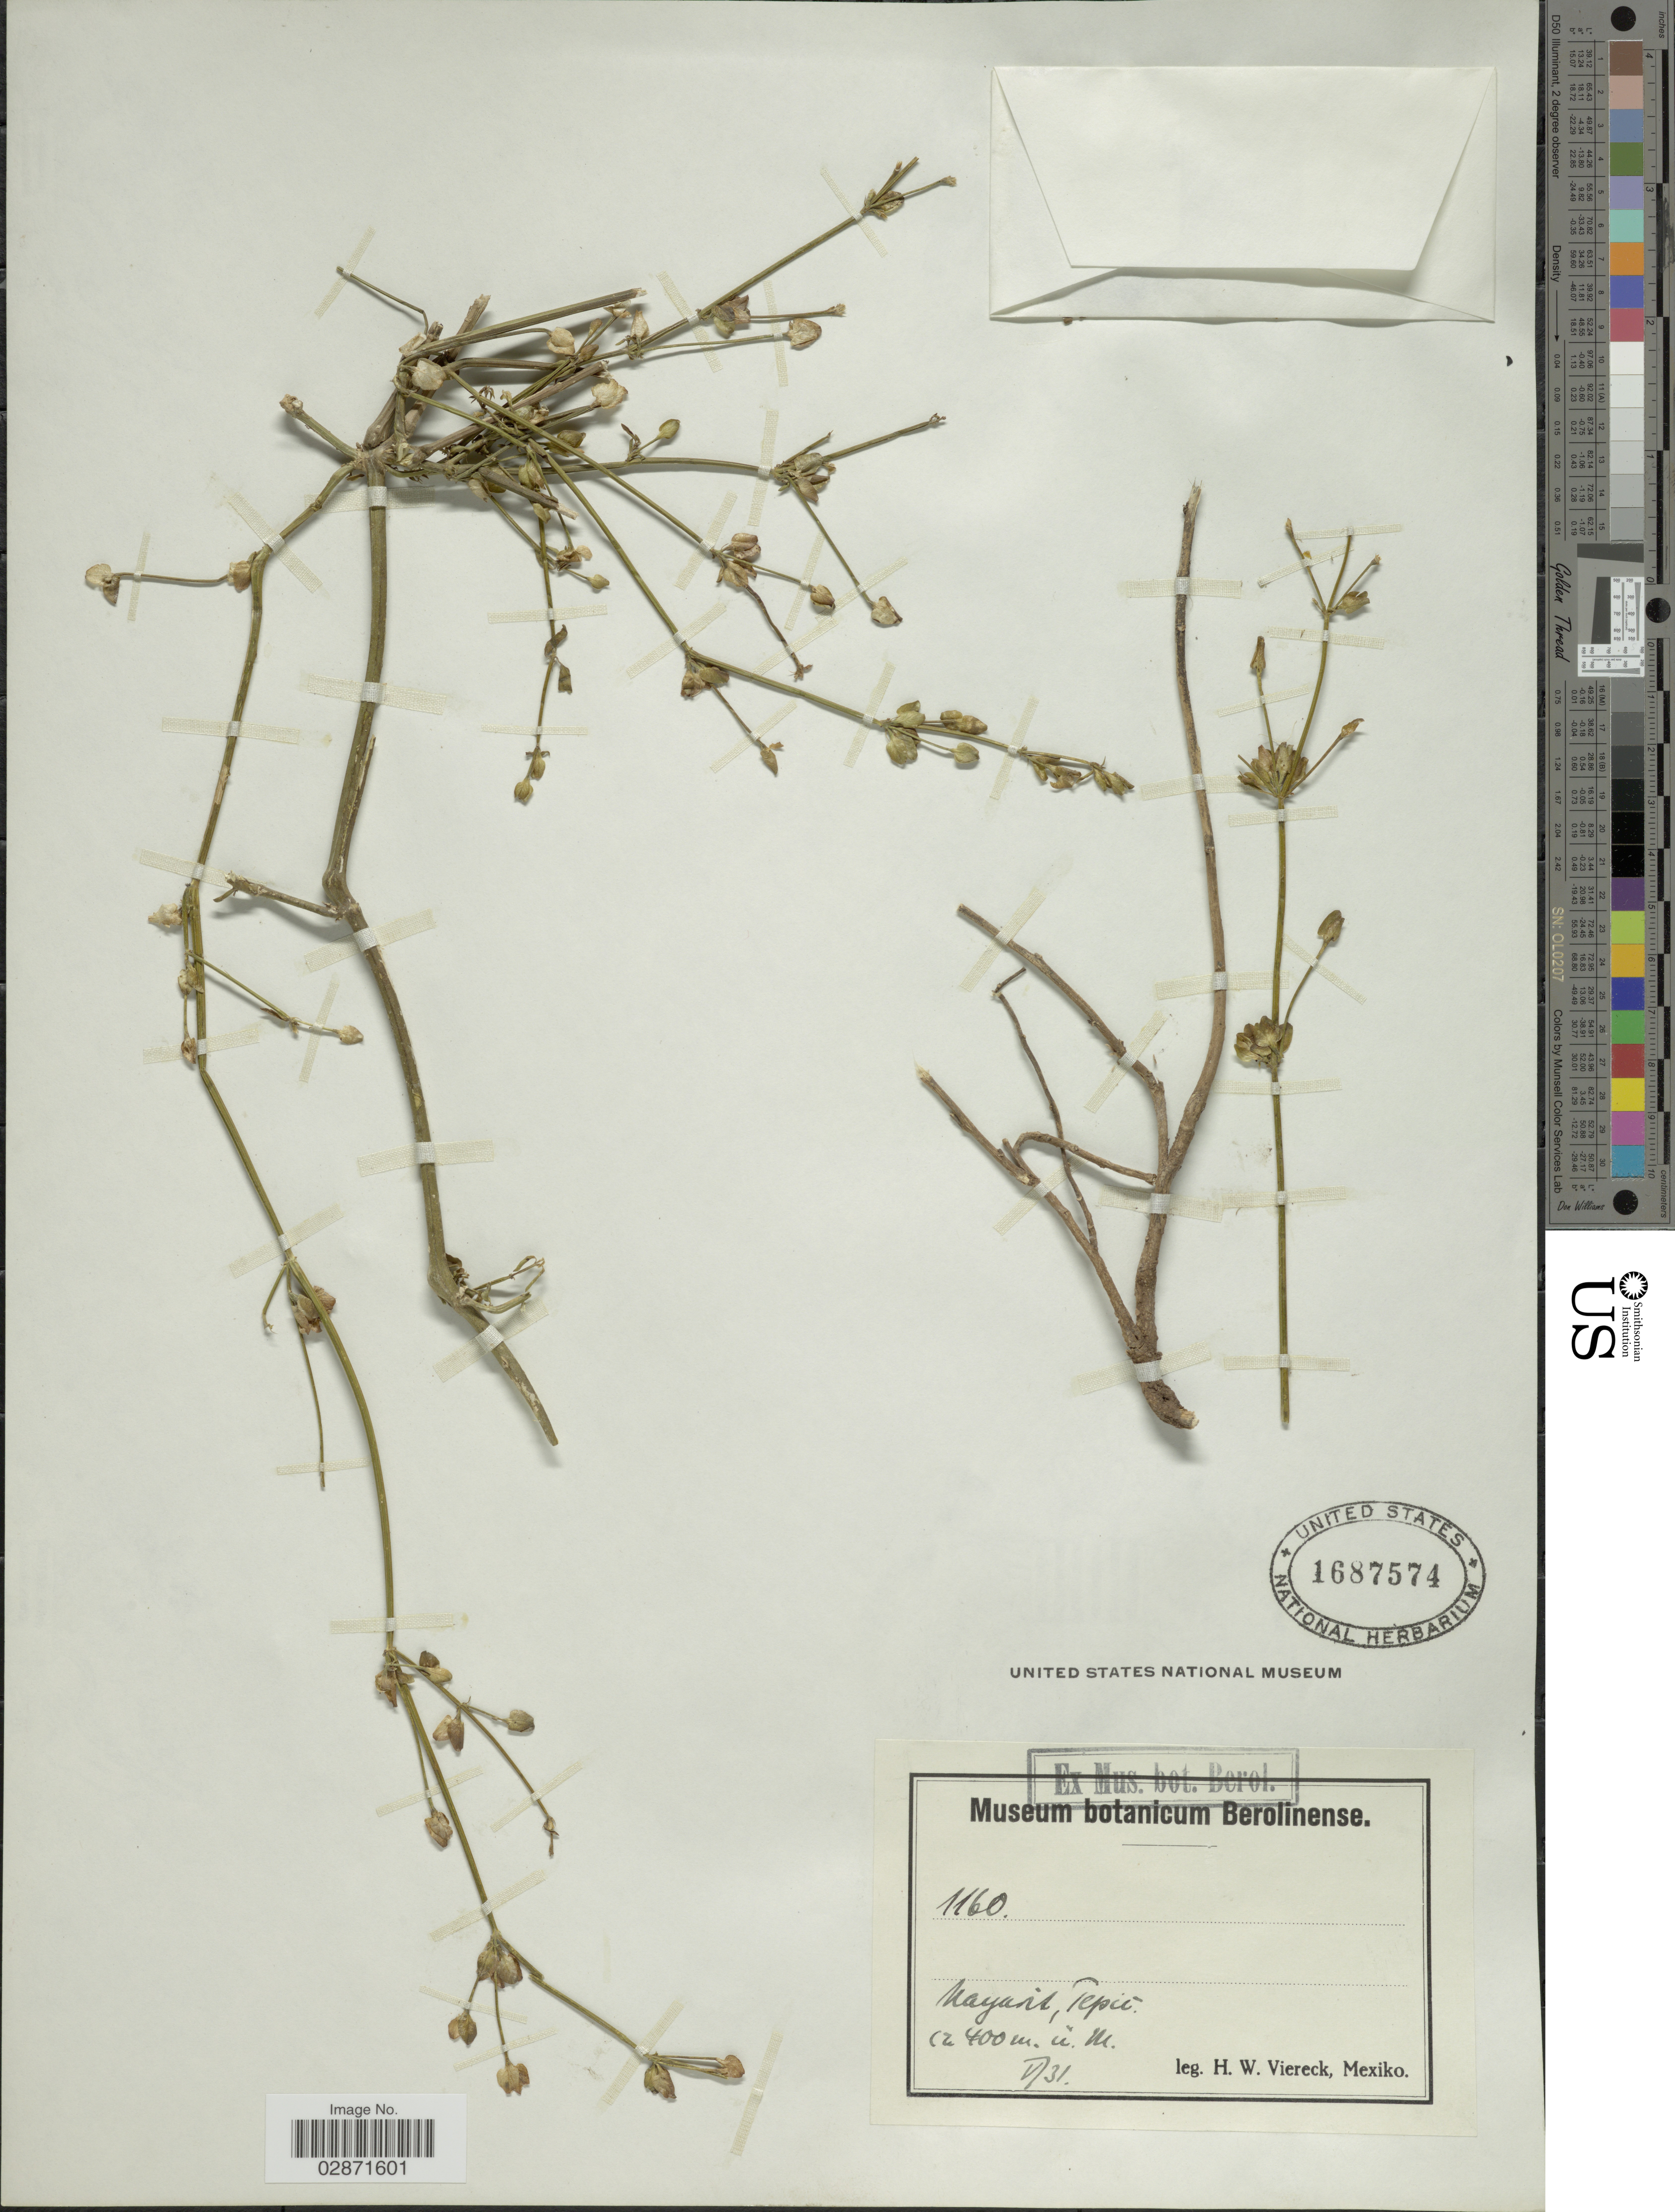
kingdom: Plantae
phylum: Tracheophyta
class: Magnoliopsida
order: Lamiales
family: Acanthaceae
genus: Dicliptera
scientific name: Dicliptera resupinata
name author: (Vahl) Juss.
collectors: H. W. Viereck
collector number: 1160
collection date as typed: Transcribed d/m/y: /5/31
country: Mexico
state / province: Nayarit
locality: Nayarit, Tepic.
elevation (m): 400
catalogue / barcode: US 1687574